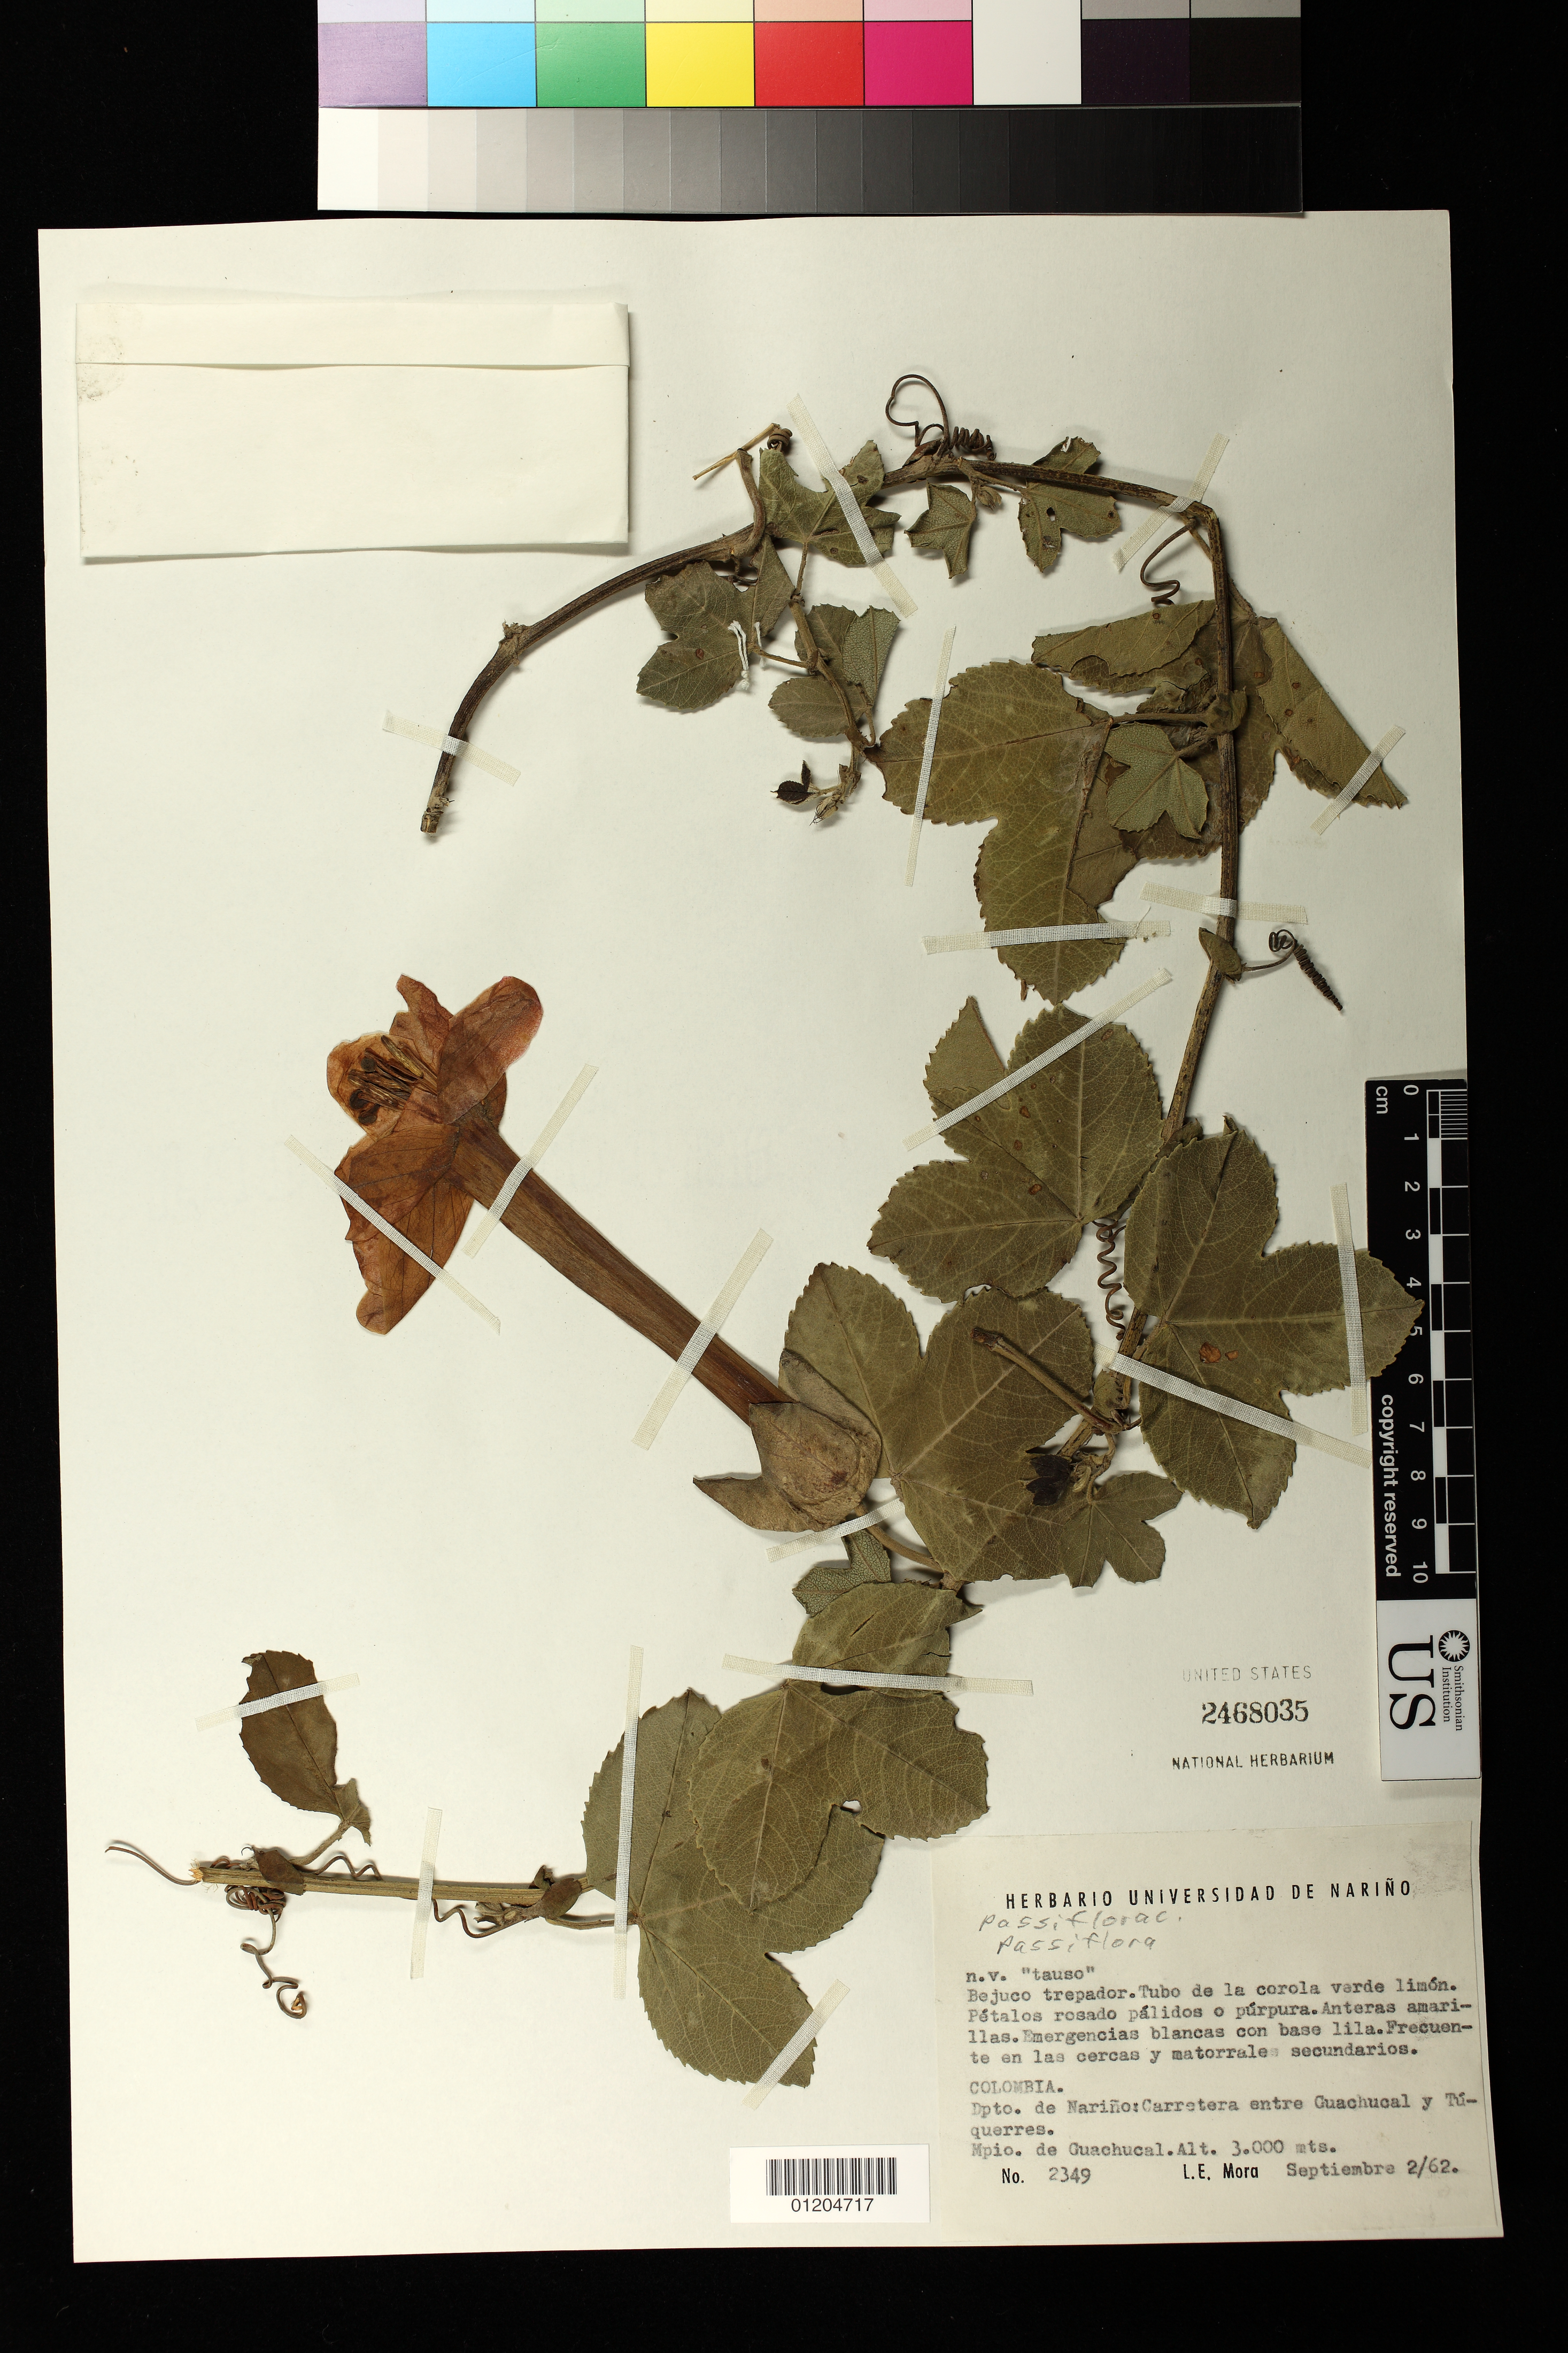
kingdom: Plantae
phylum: Tracheophyta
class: Magnoliopsida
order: Malpighiales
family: Passifloraceae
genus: Passiflora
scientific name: Passiflora mixta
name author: L. f.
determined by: Escobar, L. K. A. de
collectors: L. Mora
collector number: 2349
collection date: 1962-09-02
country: Colombia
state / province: Narino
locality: Carretera entre Guachucal y Tuquerres. Mpio. De Guachucal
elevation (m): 3000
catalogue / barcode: US 2468035